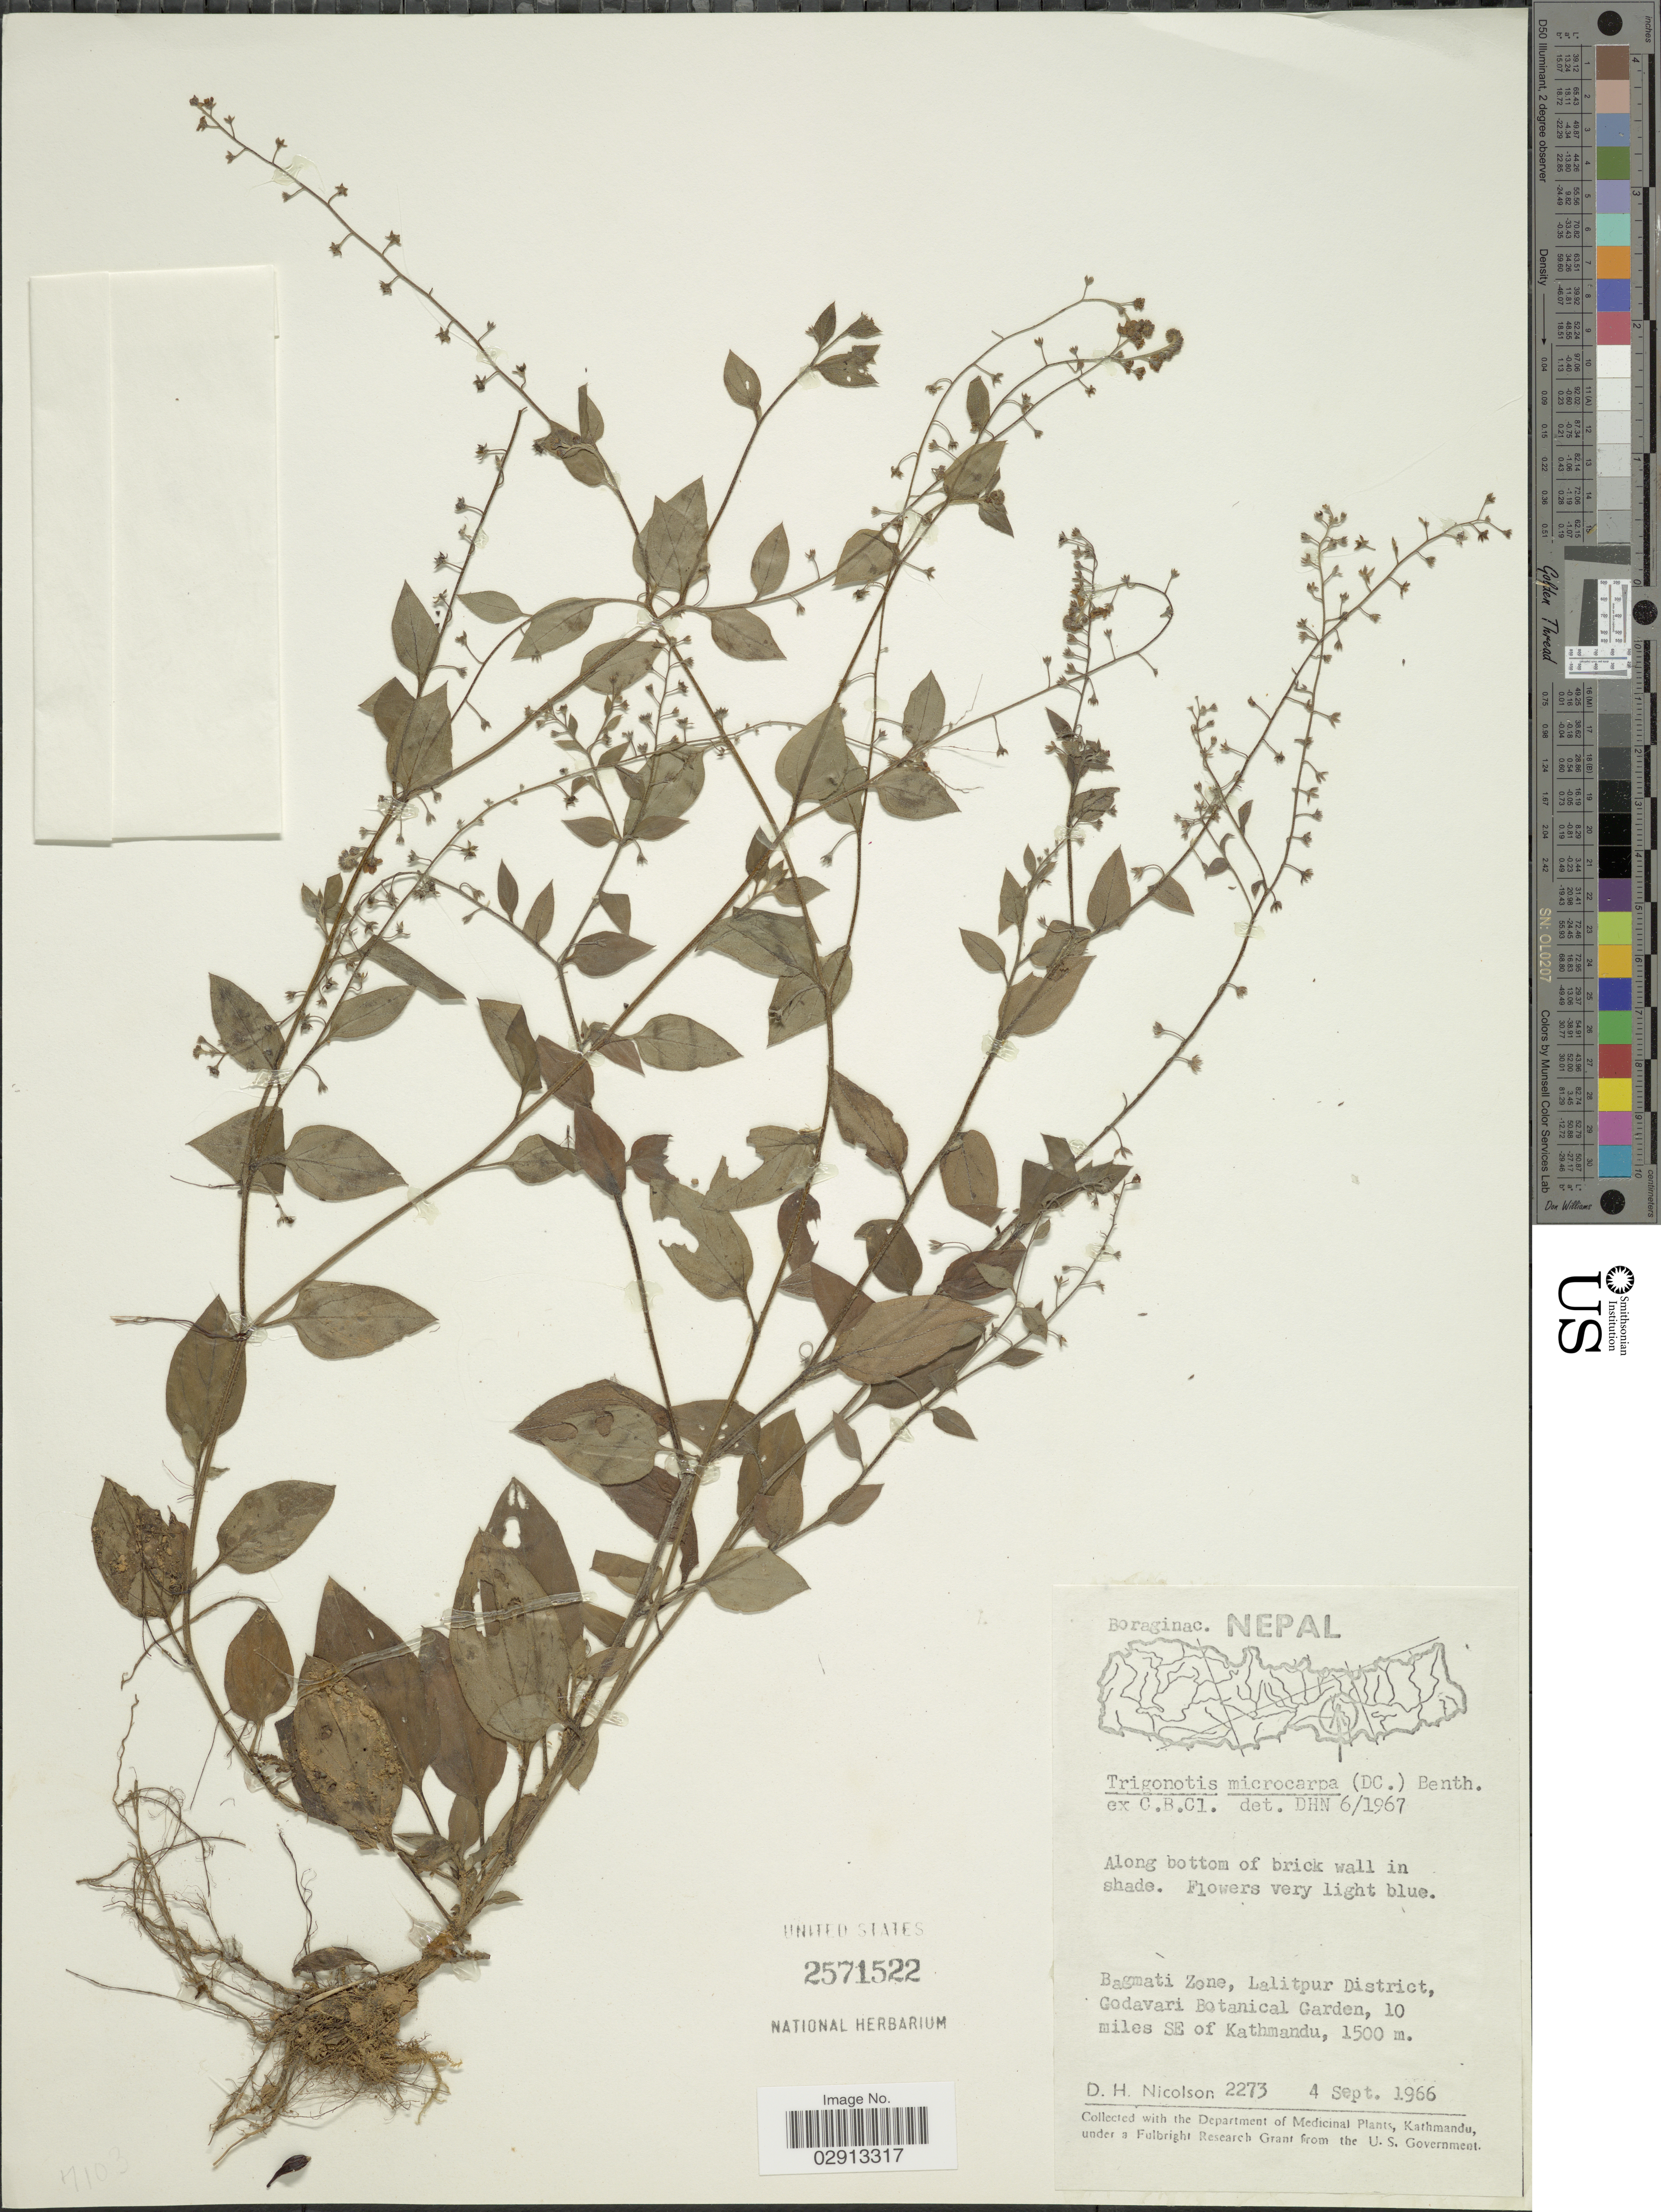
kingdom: Plantae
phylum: Tracheophyta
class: Magnoliopsida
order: Boraginales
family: Boraginaceae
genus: Trigonotis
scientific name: Trigonotis microcarpa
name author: (DC.) Benth. ex C.B. Clarke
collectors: D. H. Nicolson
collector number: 2273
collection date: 1966-09-04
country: Nepal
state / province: Bagmati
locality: Bagmati Zone, Lalitpur District, Godavari Botanical Garden, 10 miles SE of Kathmandu.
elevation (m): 1500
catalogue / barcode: US 2571522